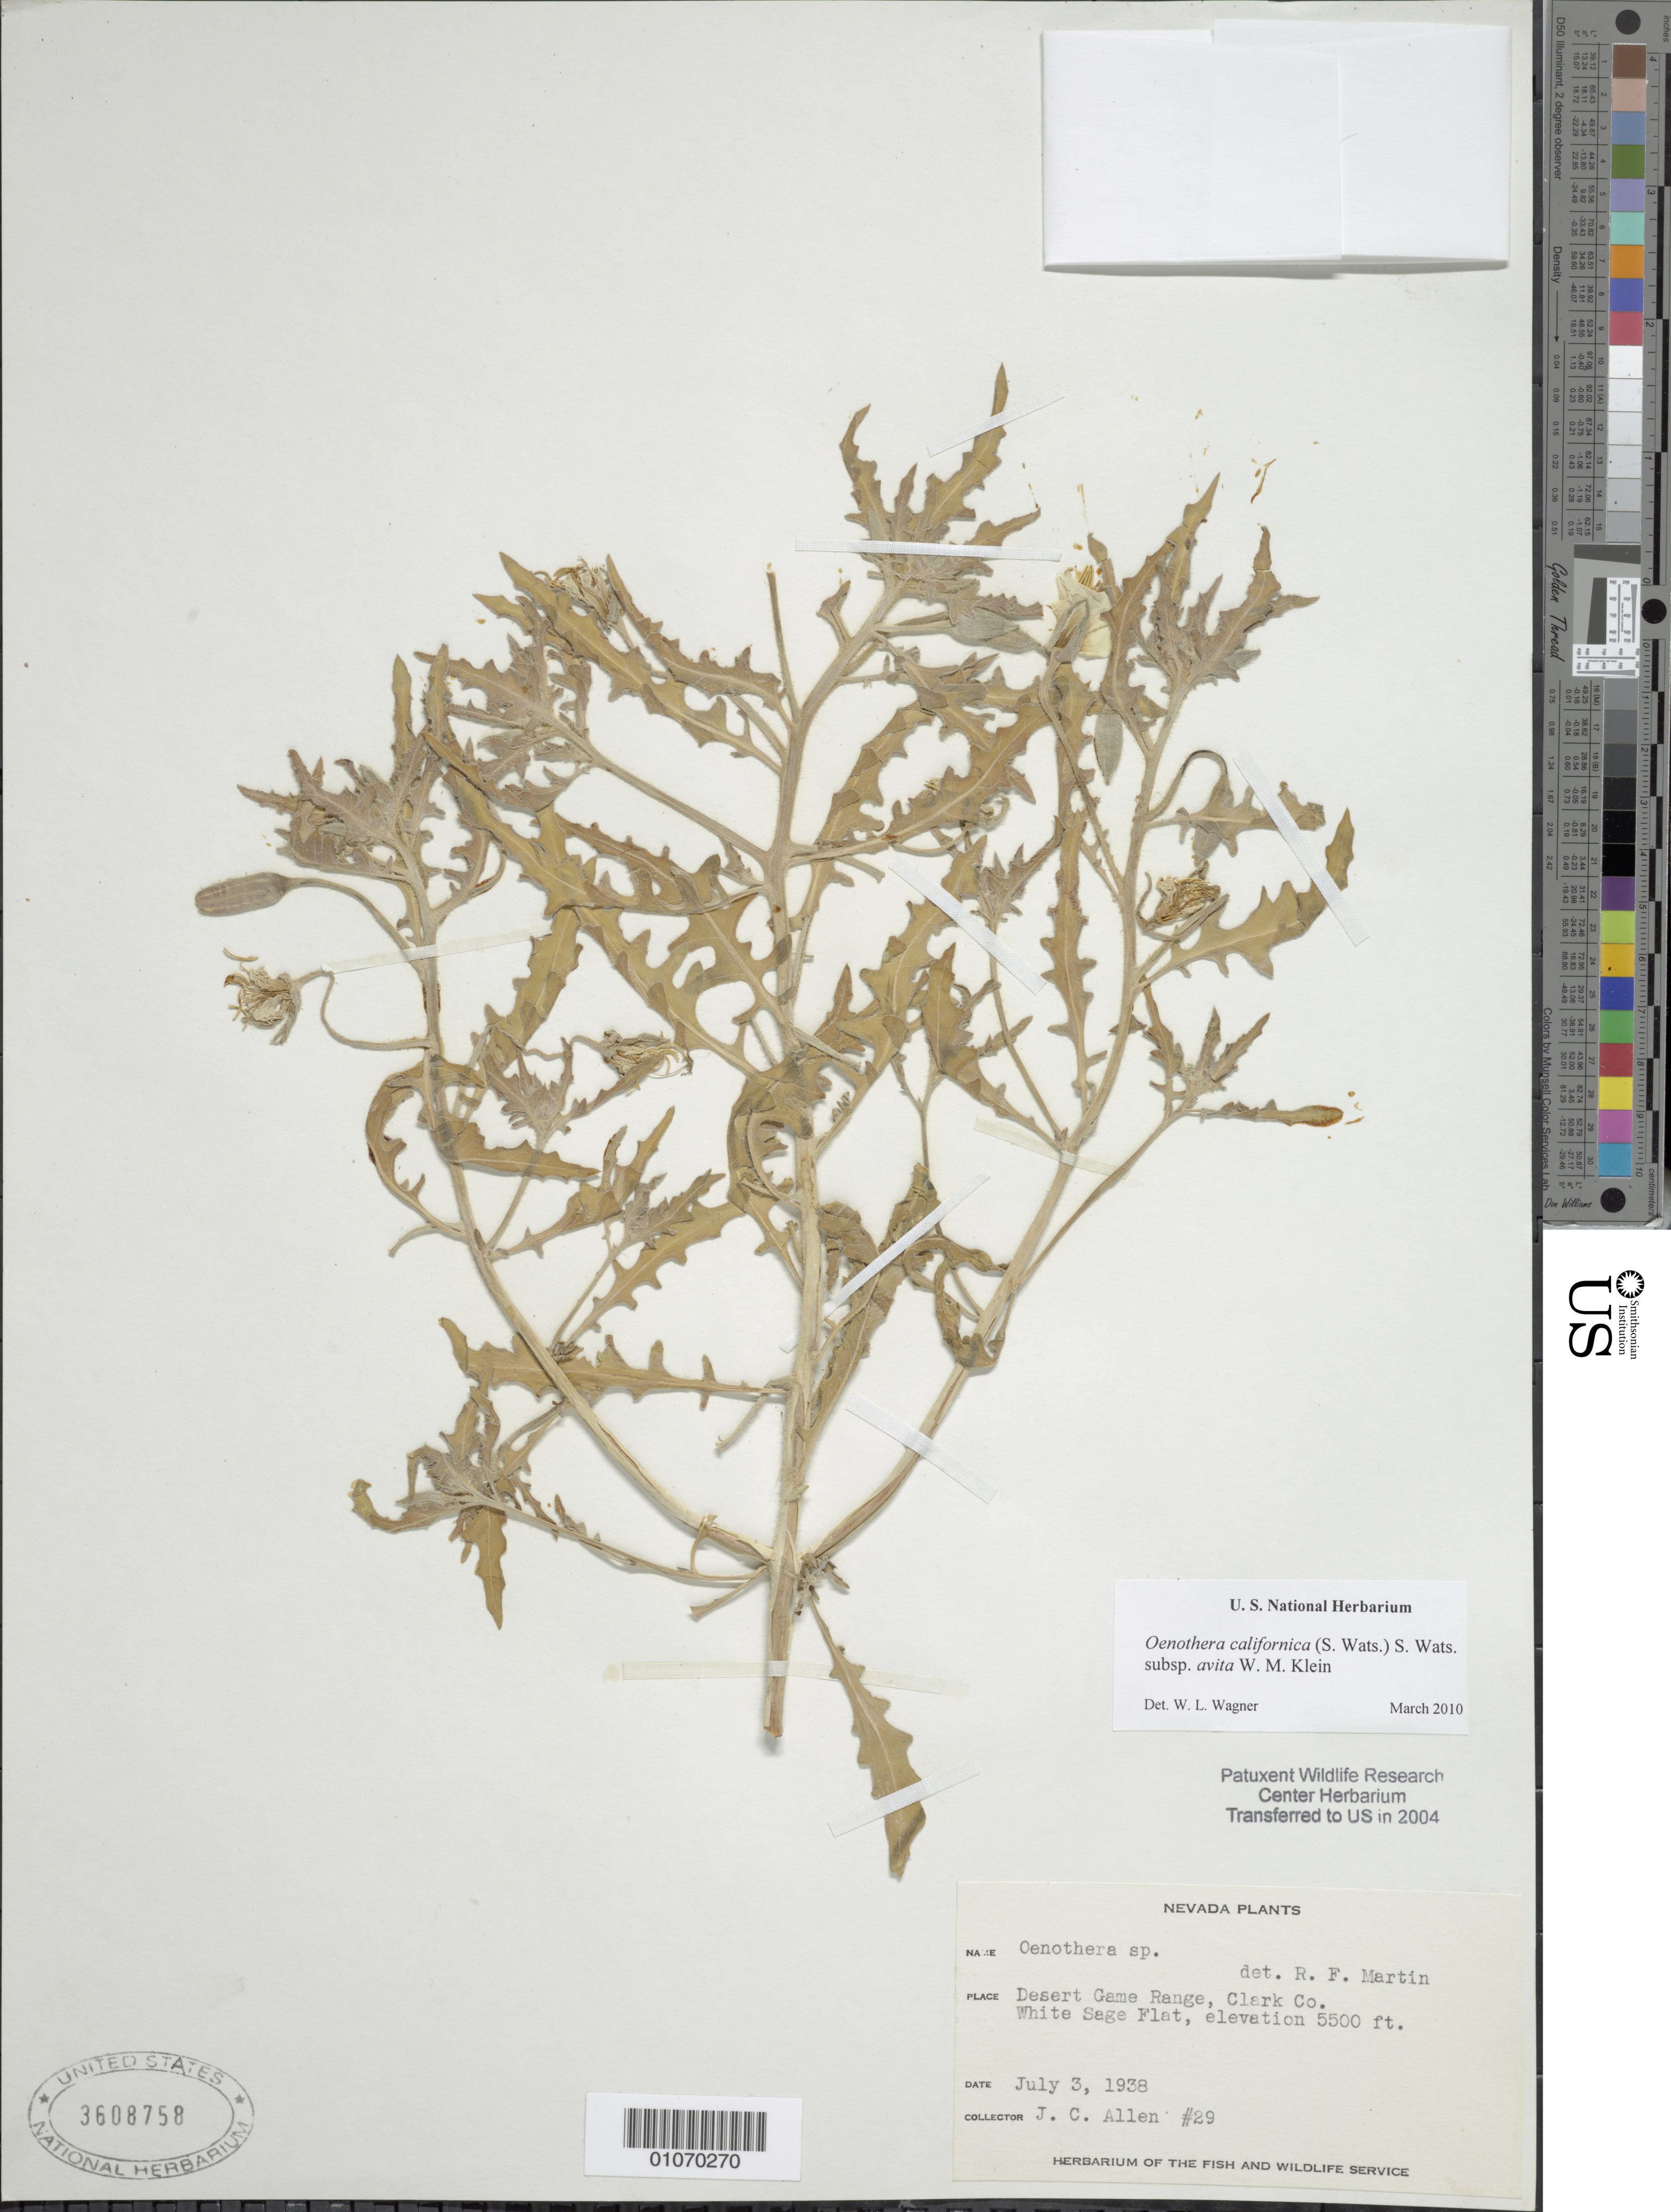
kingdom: Plantae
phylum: Tracheophyta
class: Magnoliopsida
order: Myrtales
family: Onagraceae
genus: Oenothera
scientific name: Oenothera avita subsp. avita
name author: (W.M. Klein) W.M. Klein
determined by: Wagner, W. L., (BOT), Smithsonian Institution - National Museum of Natural History (UNITED STATES)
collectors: J. C. Allen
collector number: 29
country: United States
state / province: Nevada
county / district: Clark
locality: Desert Gam Range, White Sage Flat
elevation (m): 1676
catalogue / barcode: US 3608758